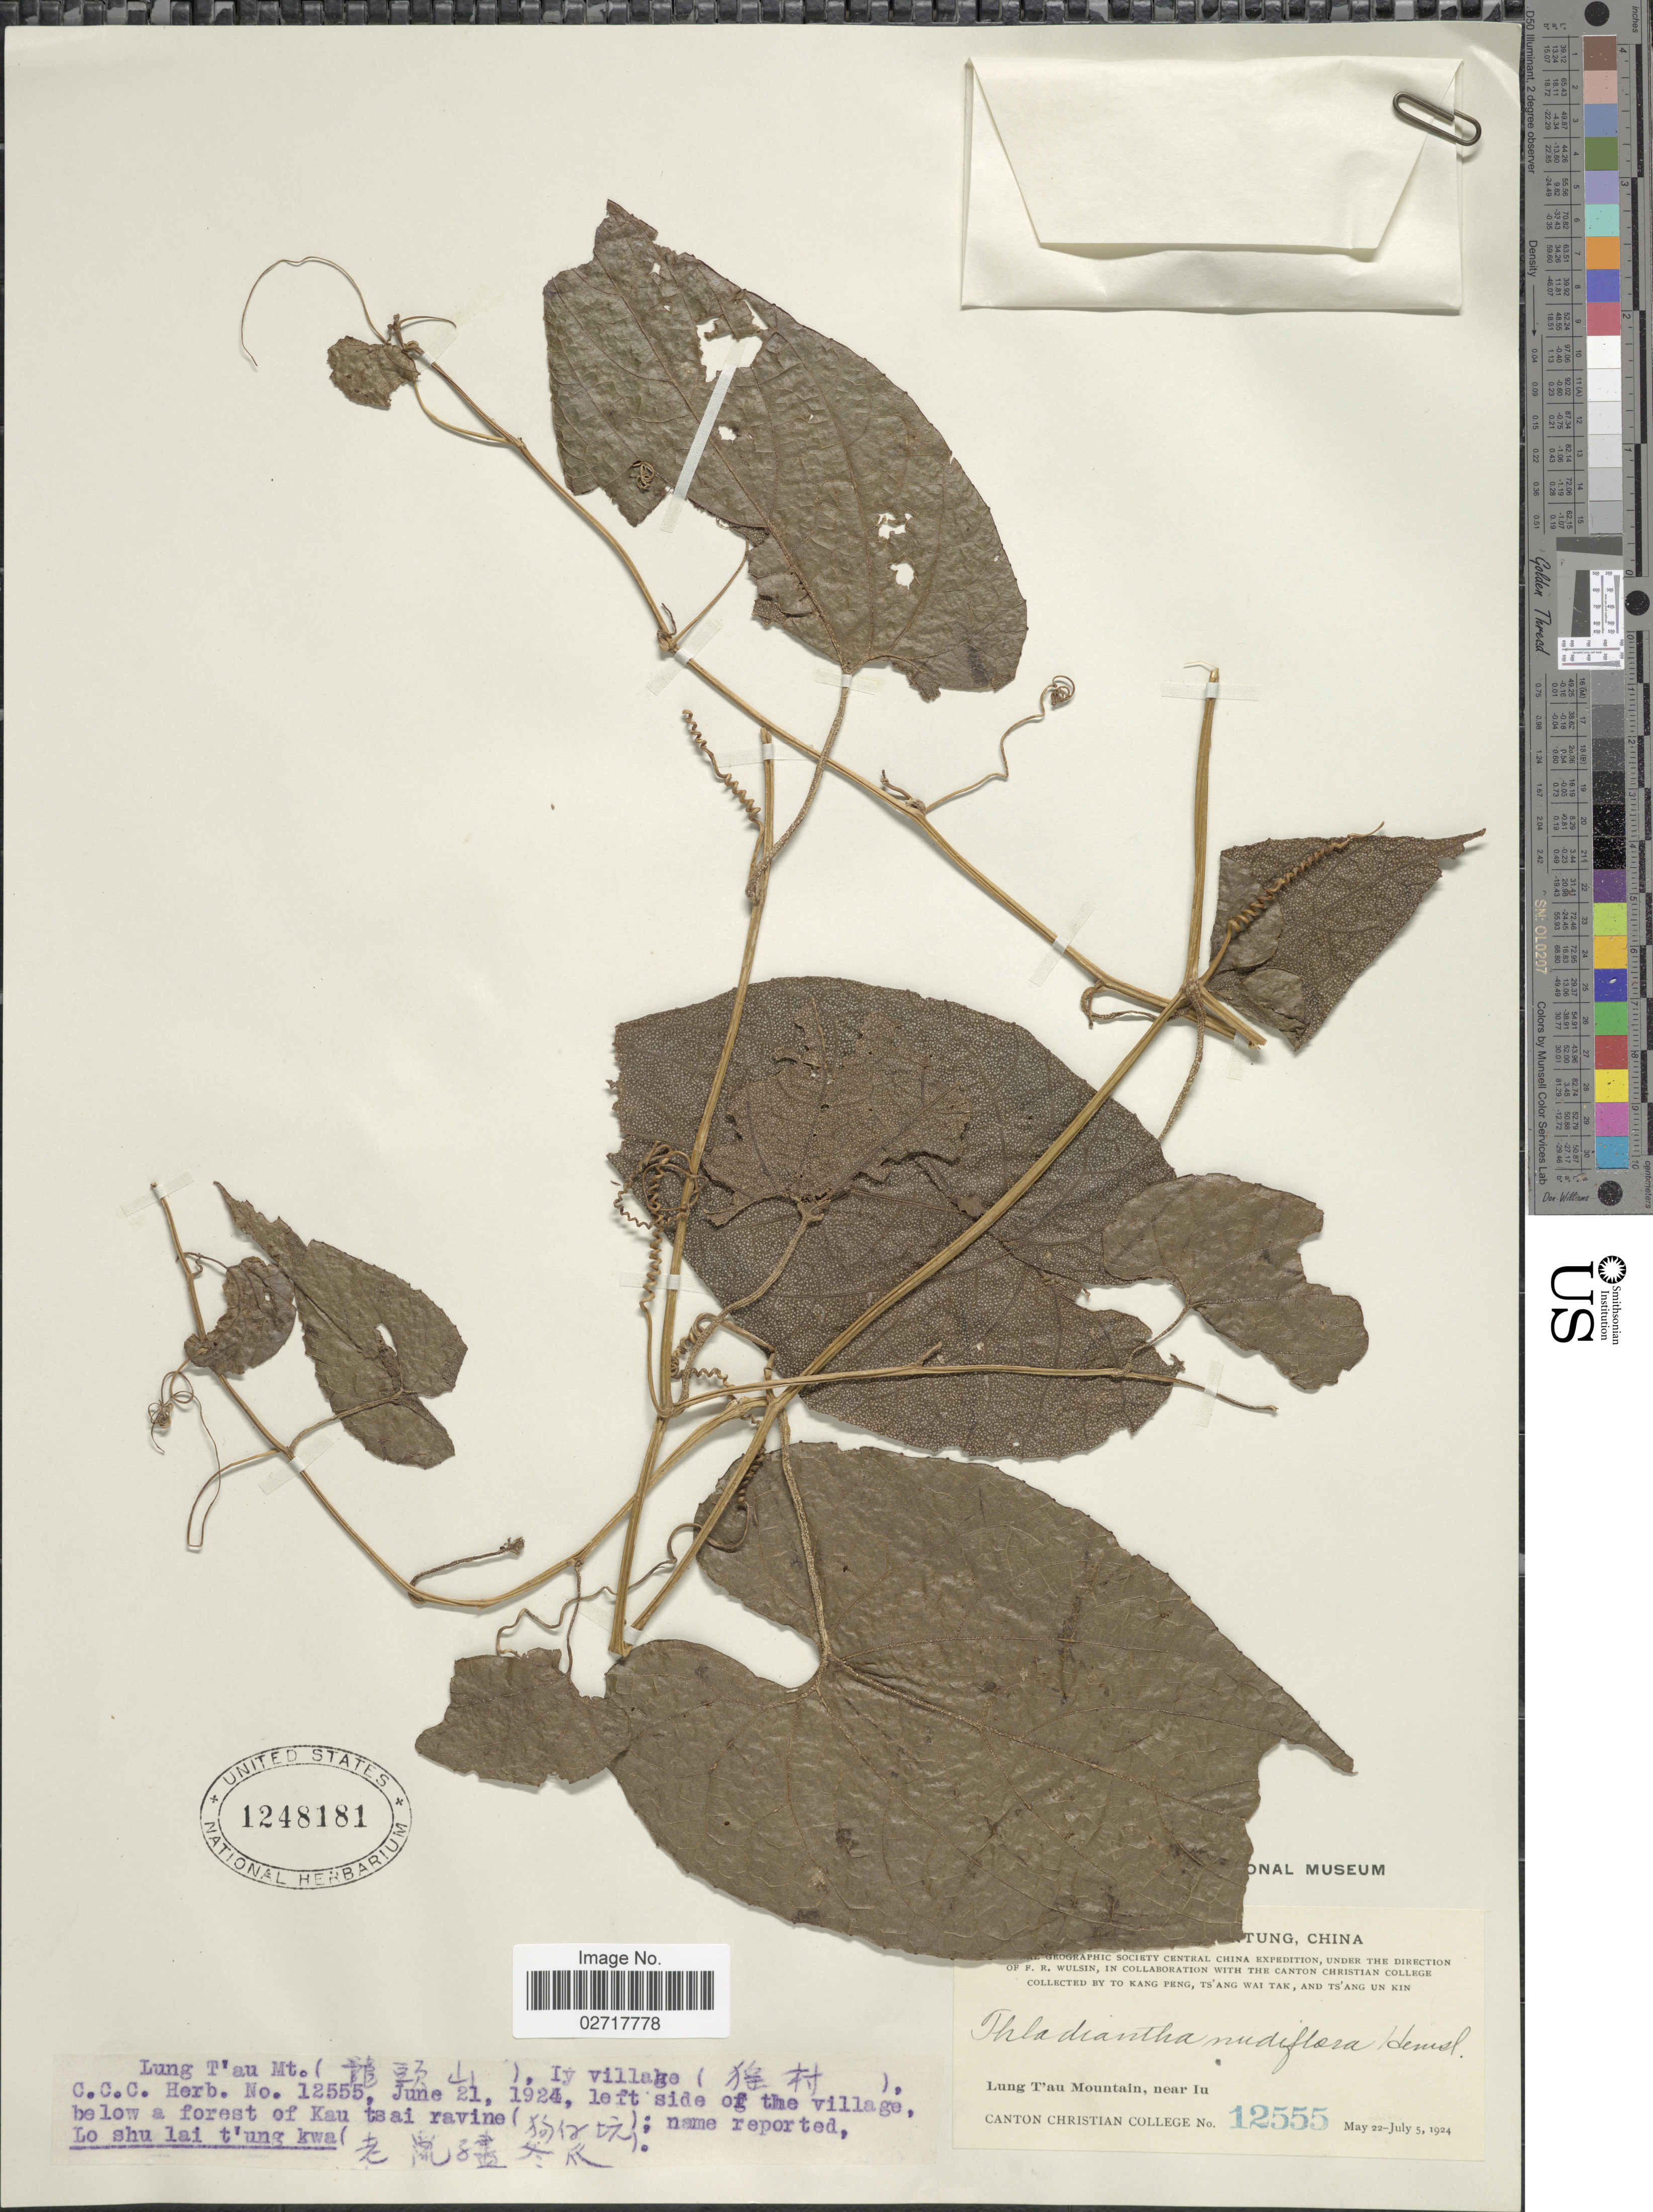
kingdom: Plantae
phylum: Tracheophyta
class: Magnoliopsida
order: Cucurbitales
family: Cucurbitaceae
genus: Thladiantha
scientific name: Thladiantha sp.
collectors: P. Kang, W. T. Tsang & U. K. Tsang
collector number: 12555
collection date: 1924-06-21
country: China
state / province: Guangdong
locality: Guangdong. Lung T'au Mountain near Iu Village. Left side of village, below a forest of Kau Tsai Ravine.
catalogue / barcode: US 1248181